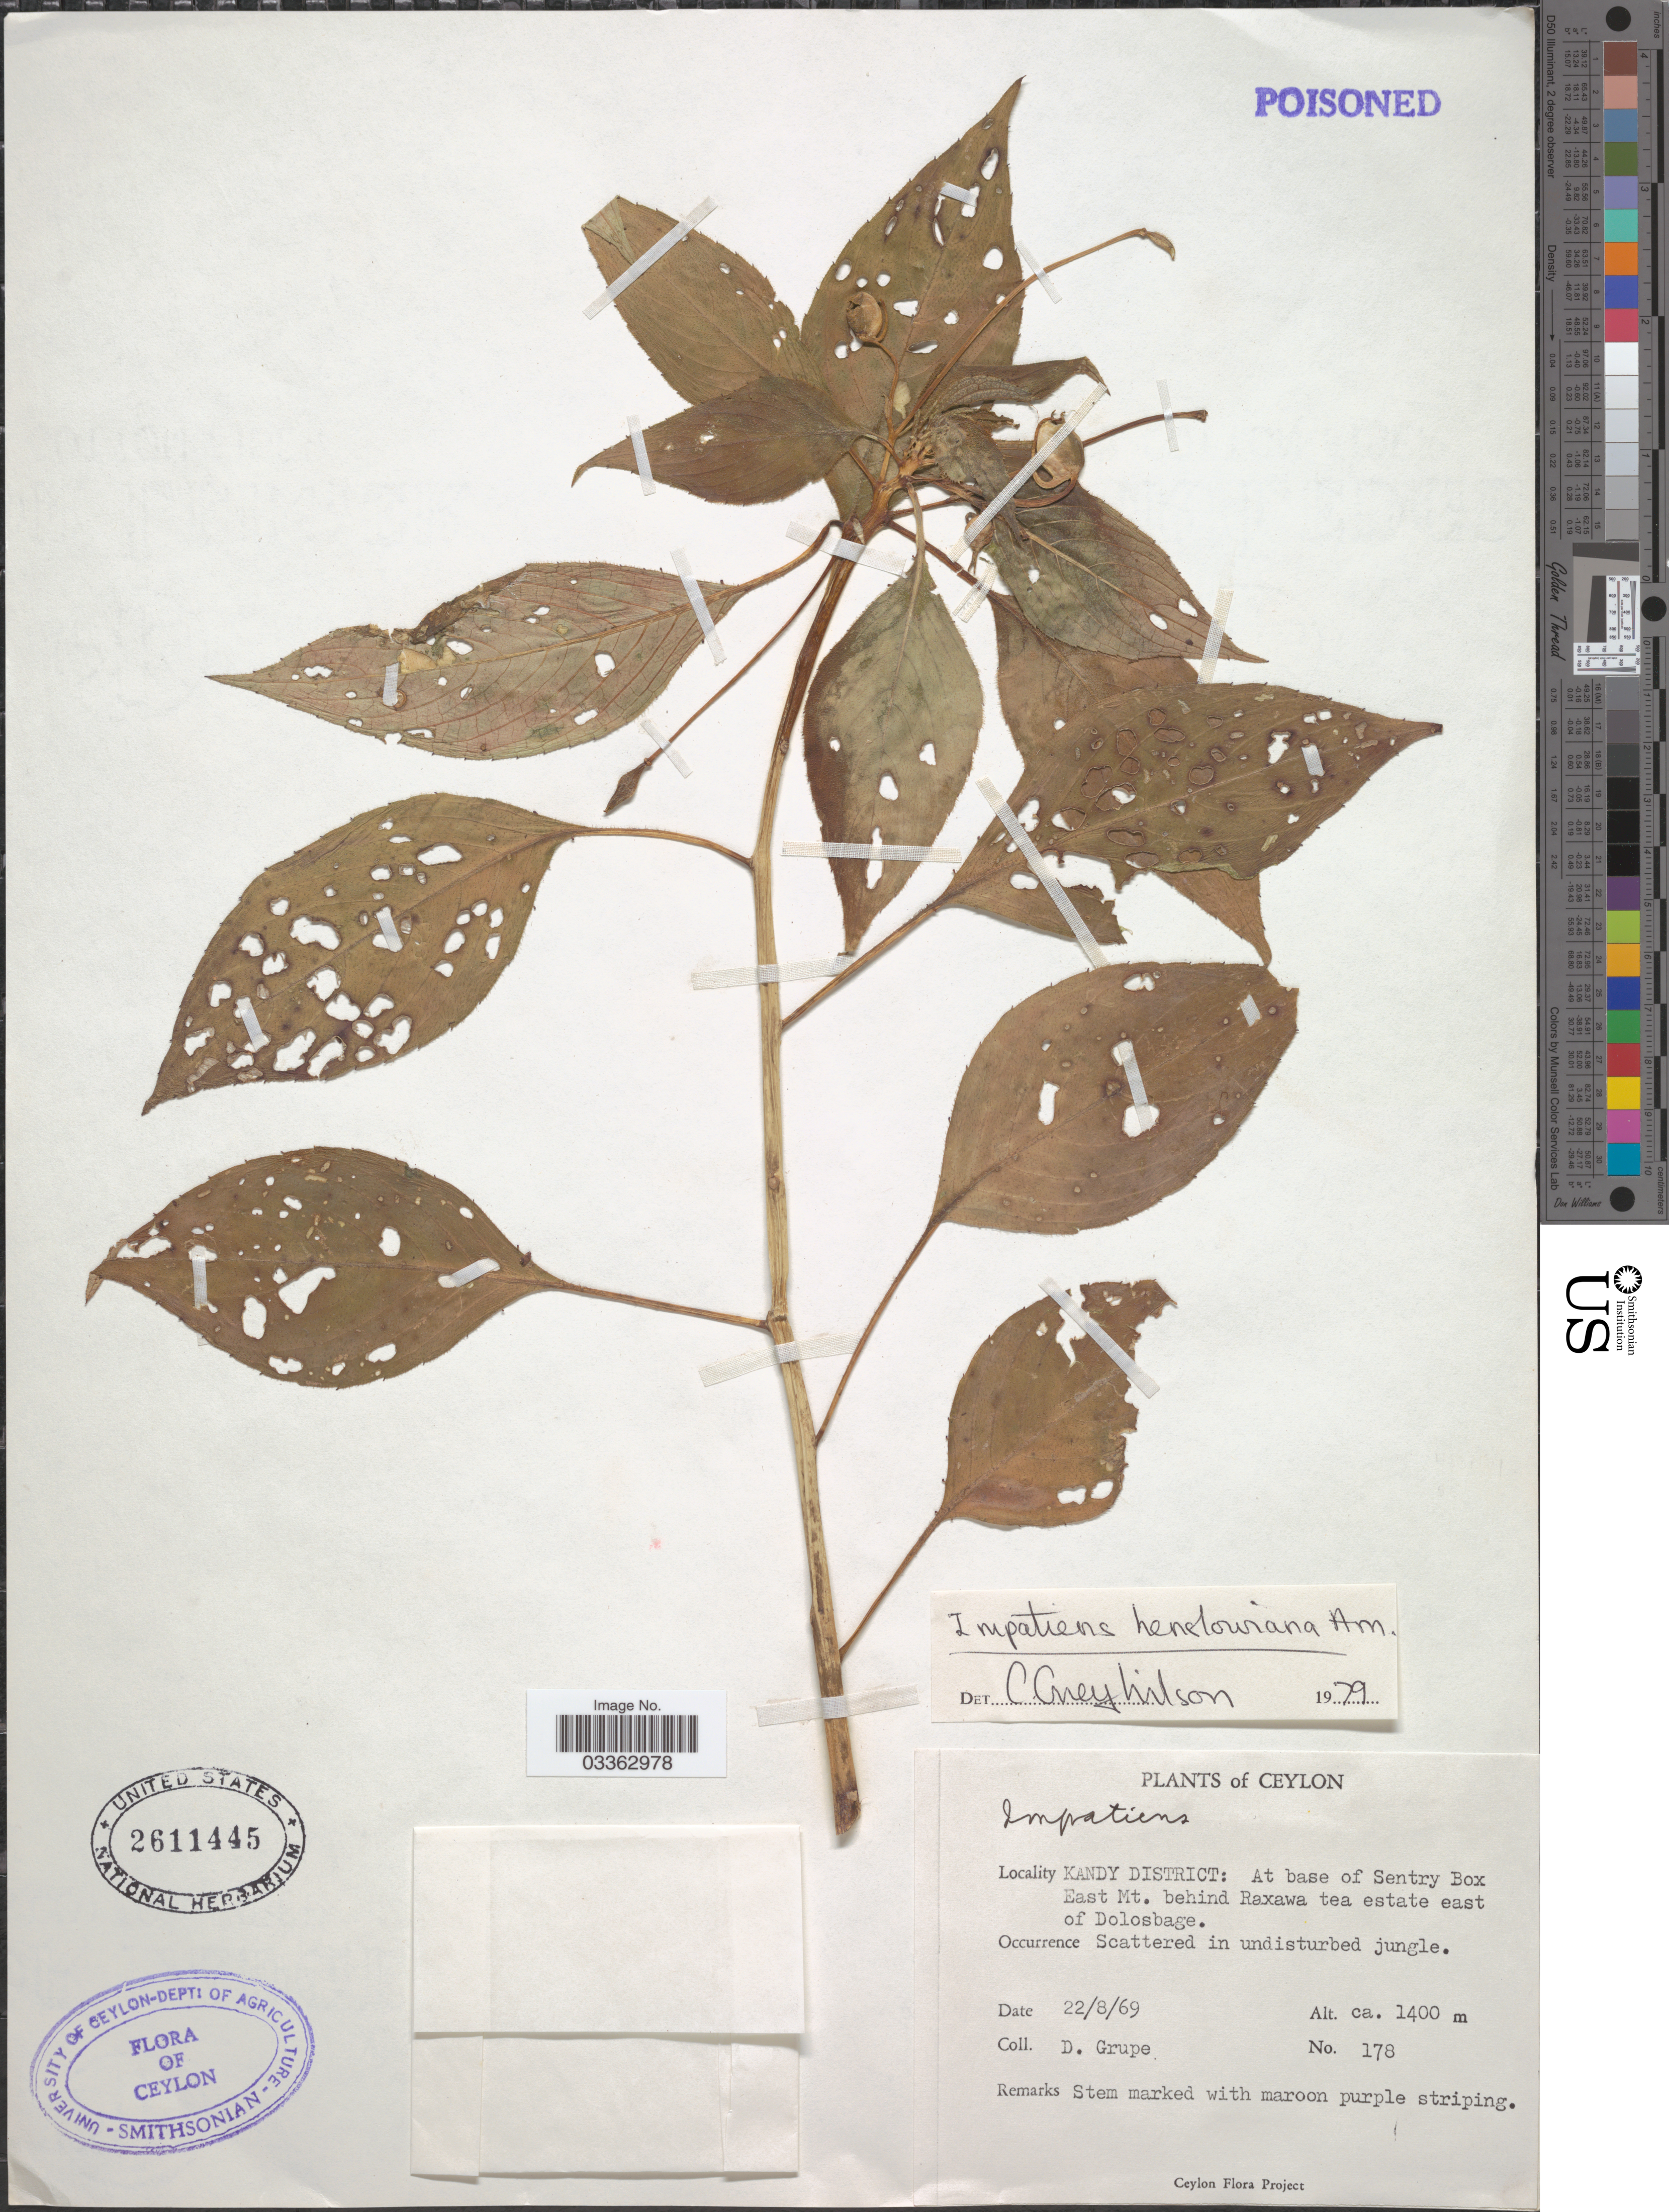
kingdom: Plantae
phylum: Tracheophyta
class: Magnoliopsida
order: Ericales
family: Balsaminaceae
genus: Impatiens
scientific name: Impatiens henslowiana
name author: Arn.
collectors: D. Grupe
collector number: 178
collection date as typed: Transcribed d/m/y: 22/8/69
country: Sri Lanka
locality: Ceylon. Kandy District: At base of Sentry Box East Mt. behind Raxawa tea estate east of Dolosbage.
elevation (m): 1400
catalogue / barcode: US 2611445